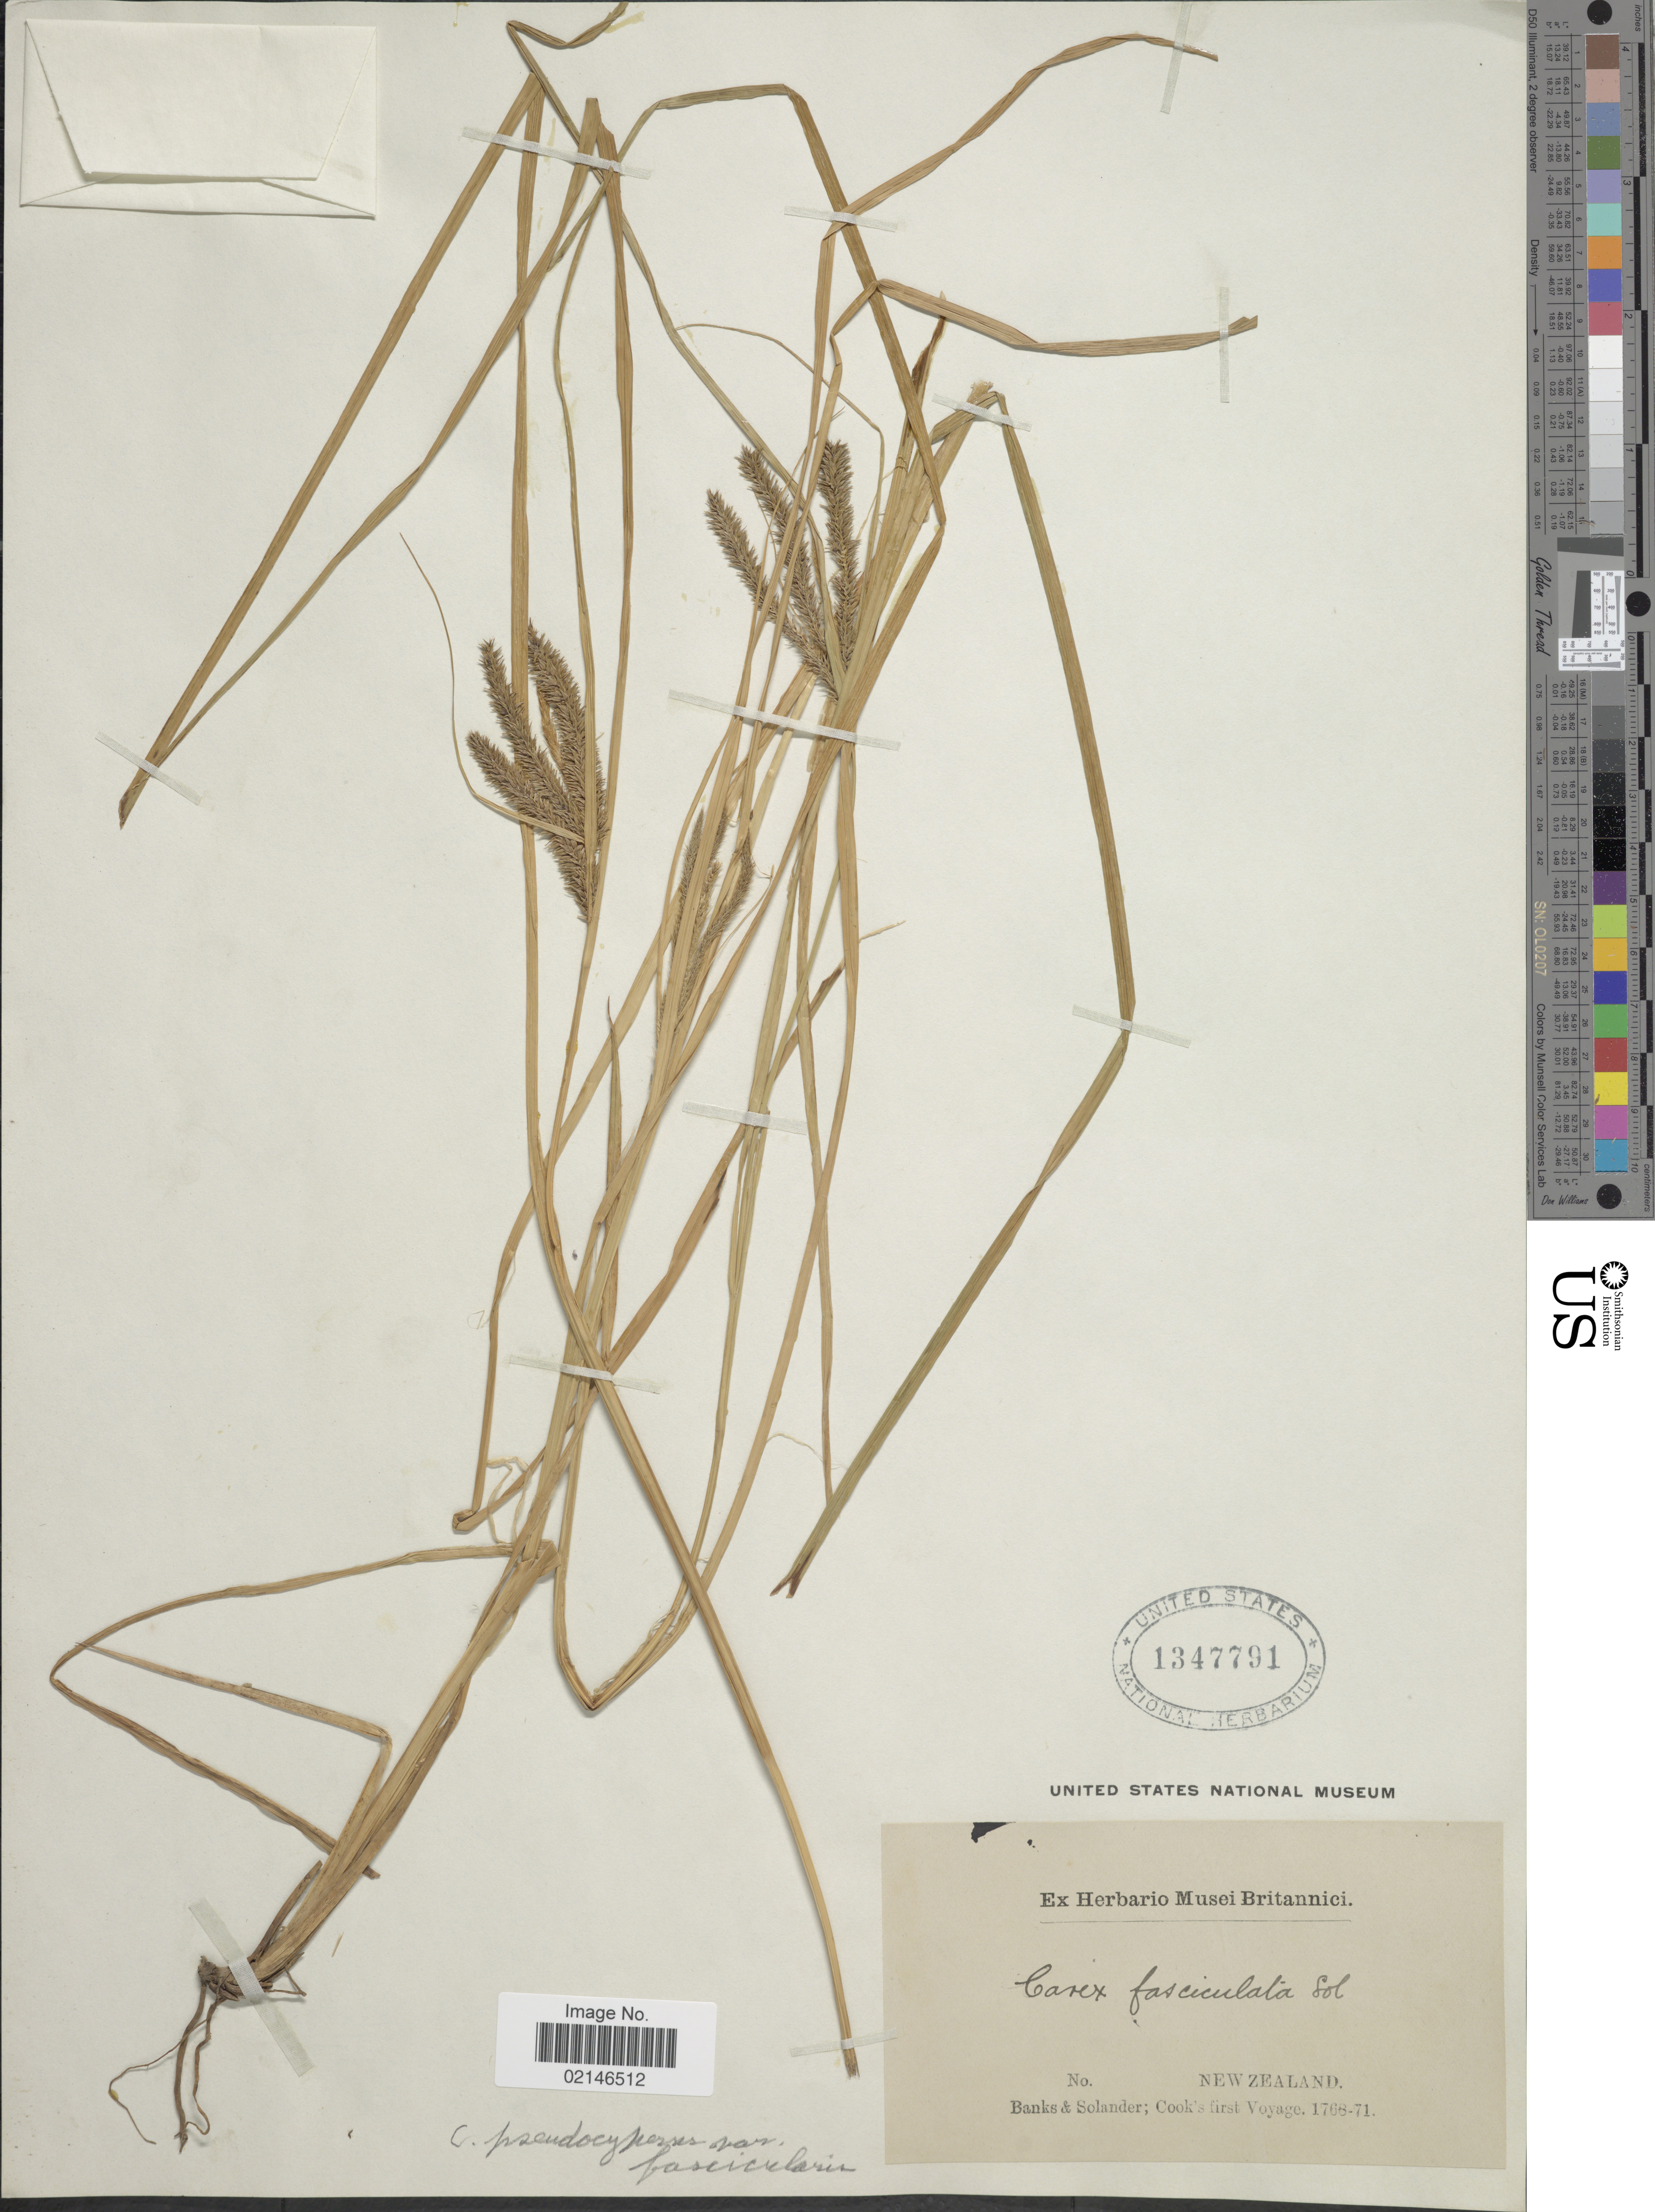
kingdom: Plantae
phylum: Tracheophyta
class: Liliopsida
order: Poales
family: Cyperaceae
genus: Carex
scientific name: Carex fascicularis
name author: Sol. ex Boott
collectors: -- Banks & -- Solander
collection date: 1768/1771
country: New Zealand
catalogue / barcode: US 1347791